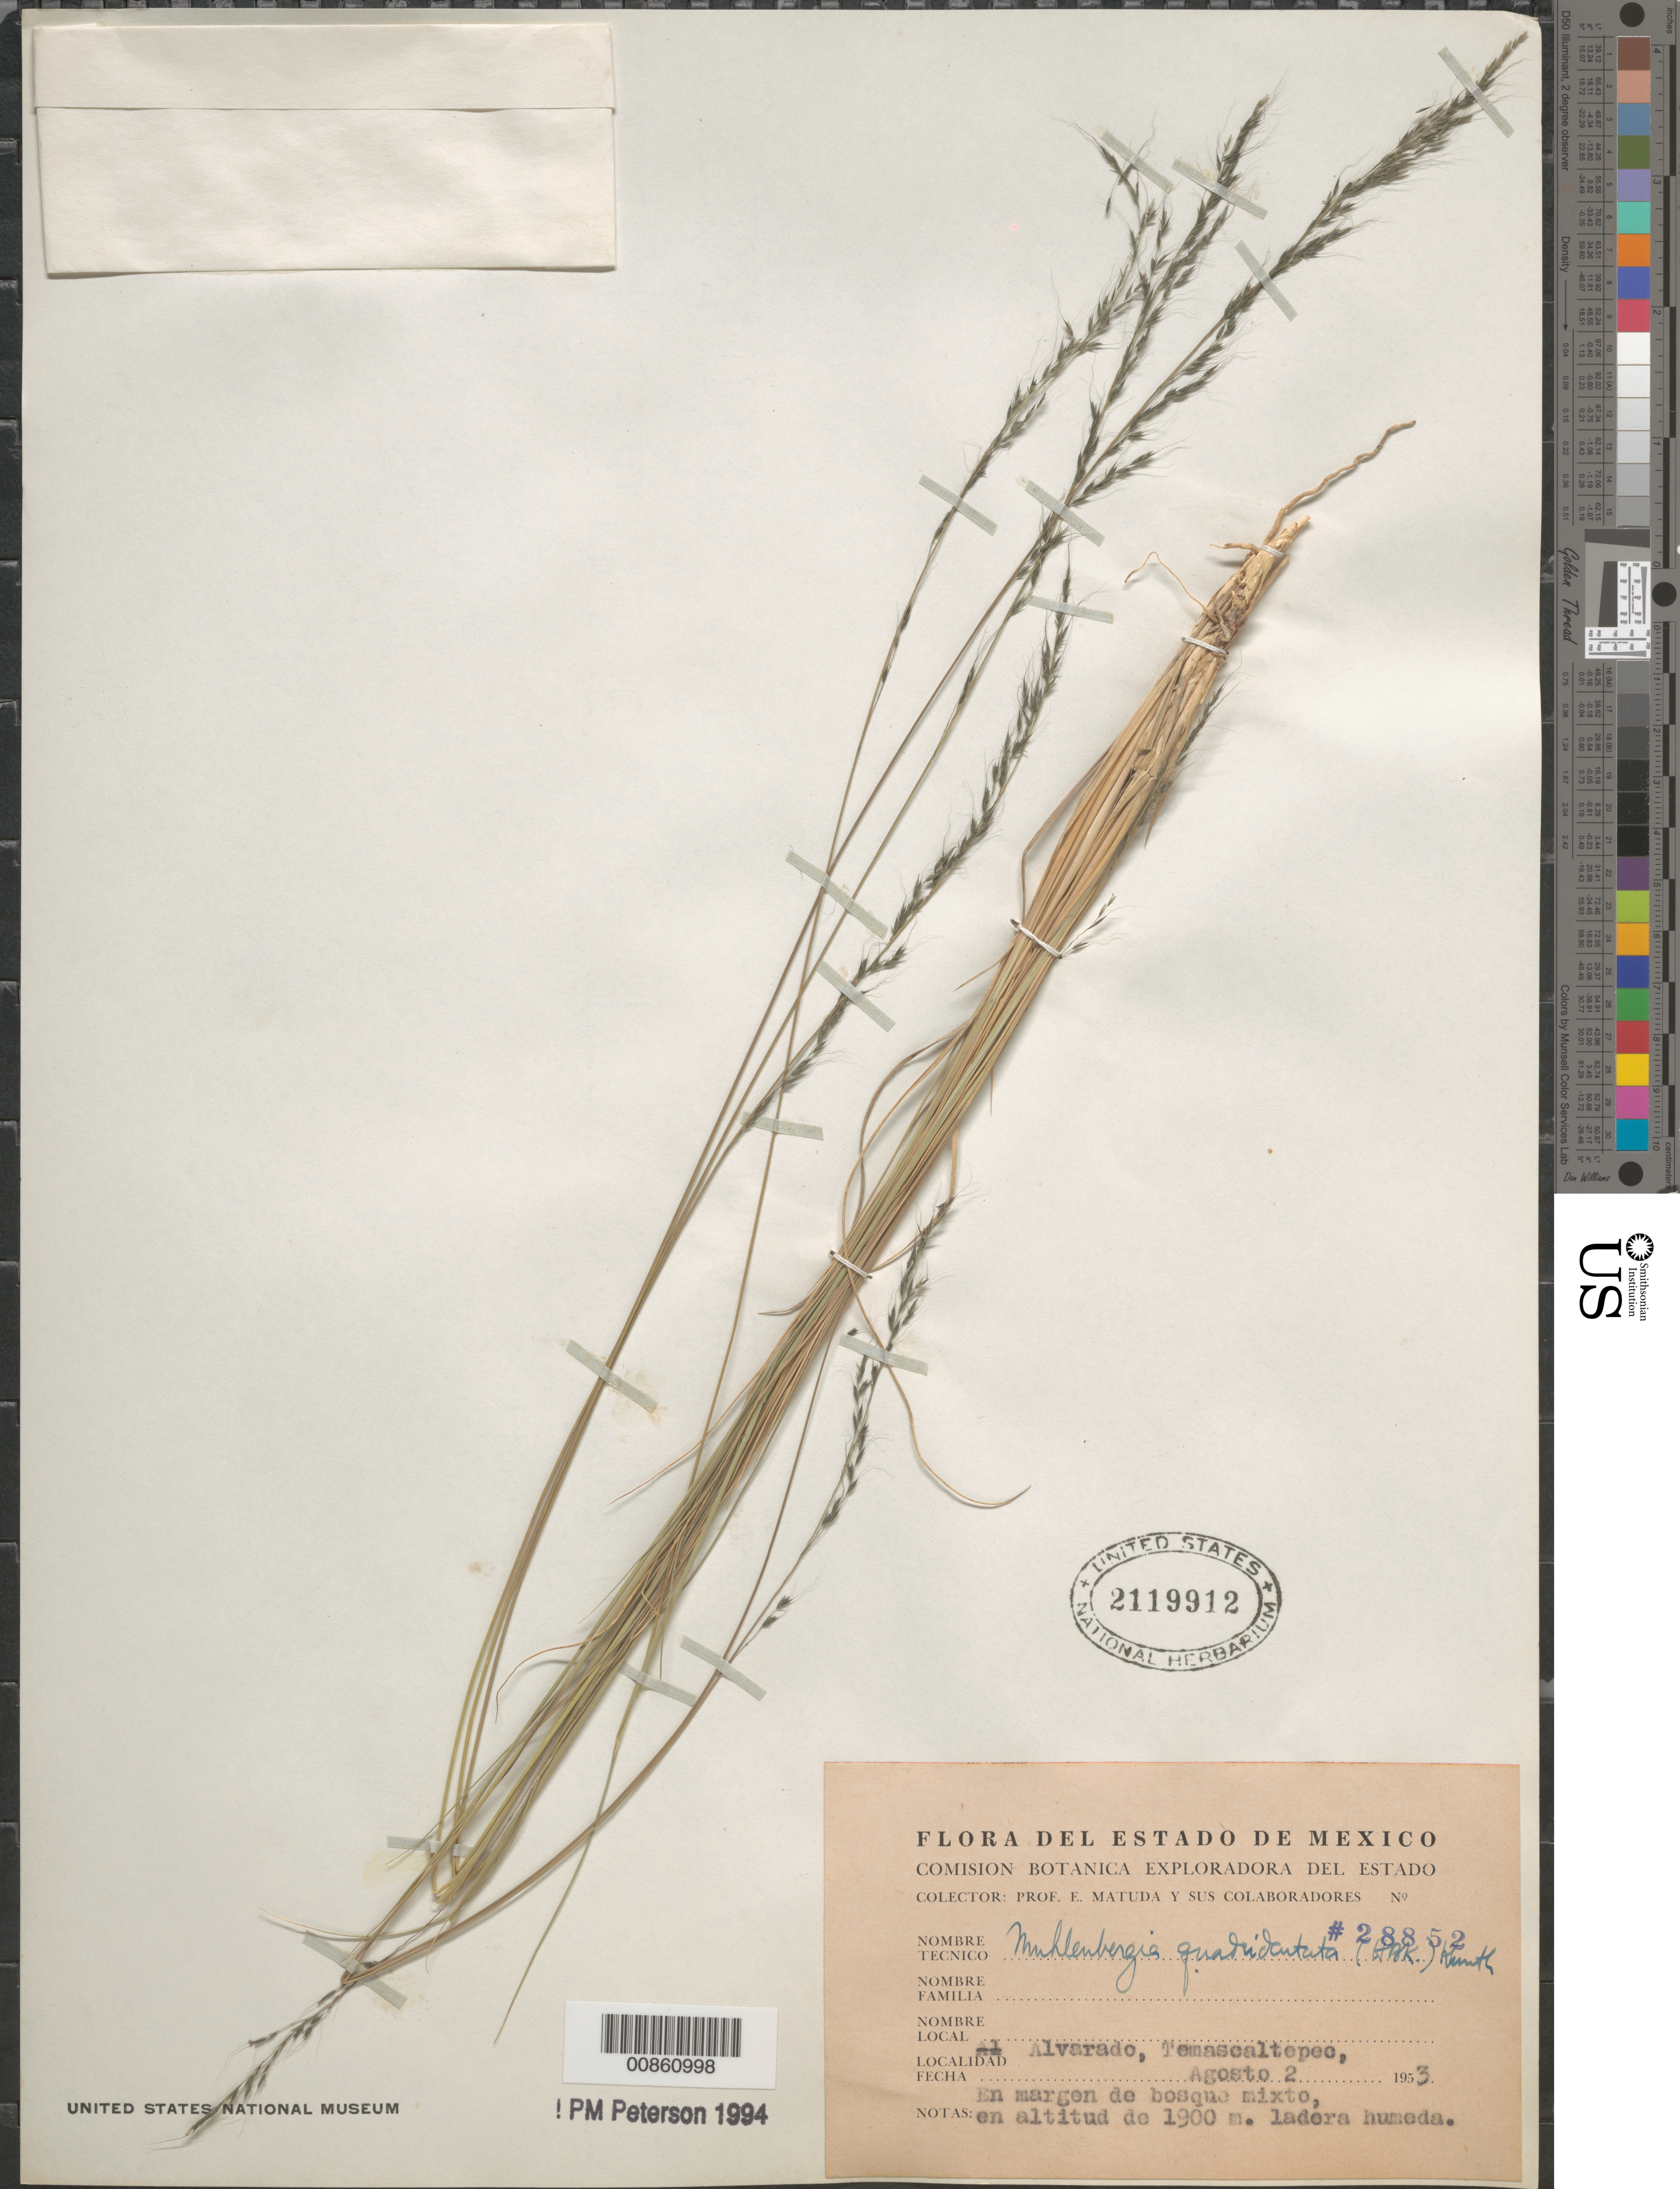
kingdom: Plantae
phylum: Tracheophyta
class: Liliopsida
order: Poales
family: Poaceae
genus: Muhlenbergia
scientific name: Muhlenbergia purpusii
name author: Mez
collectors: E. Matuda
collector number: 28852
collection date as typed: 02 Aug 1953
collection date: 1953-08-02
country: Mexico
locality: Alvarado, Temascaltepec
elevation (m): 1900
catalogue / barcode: US 2119912